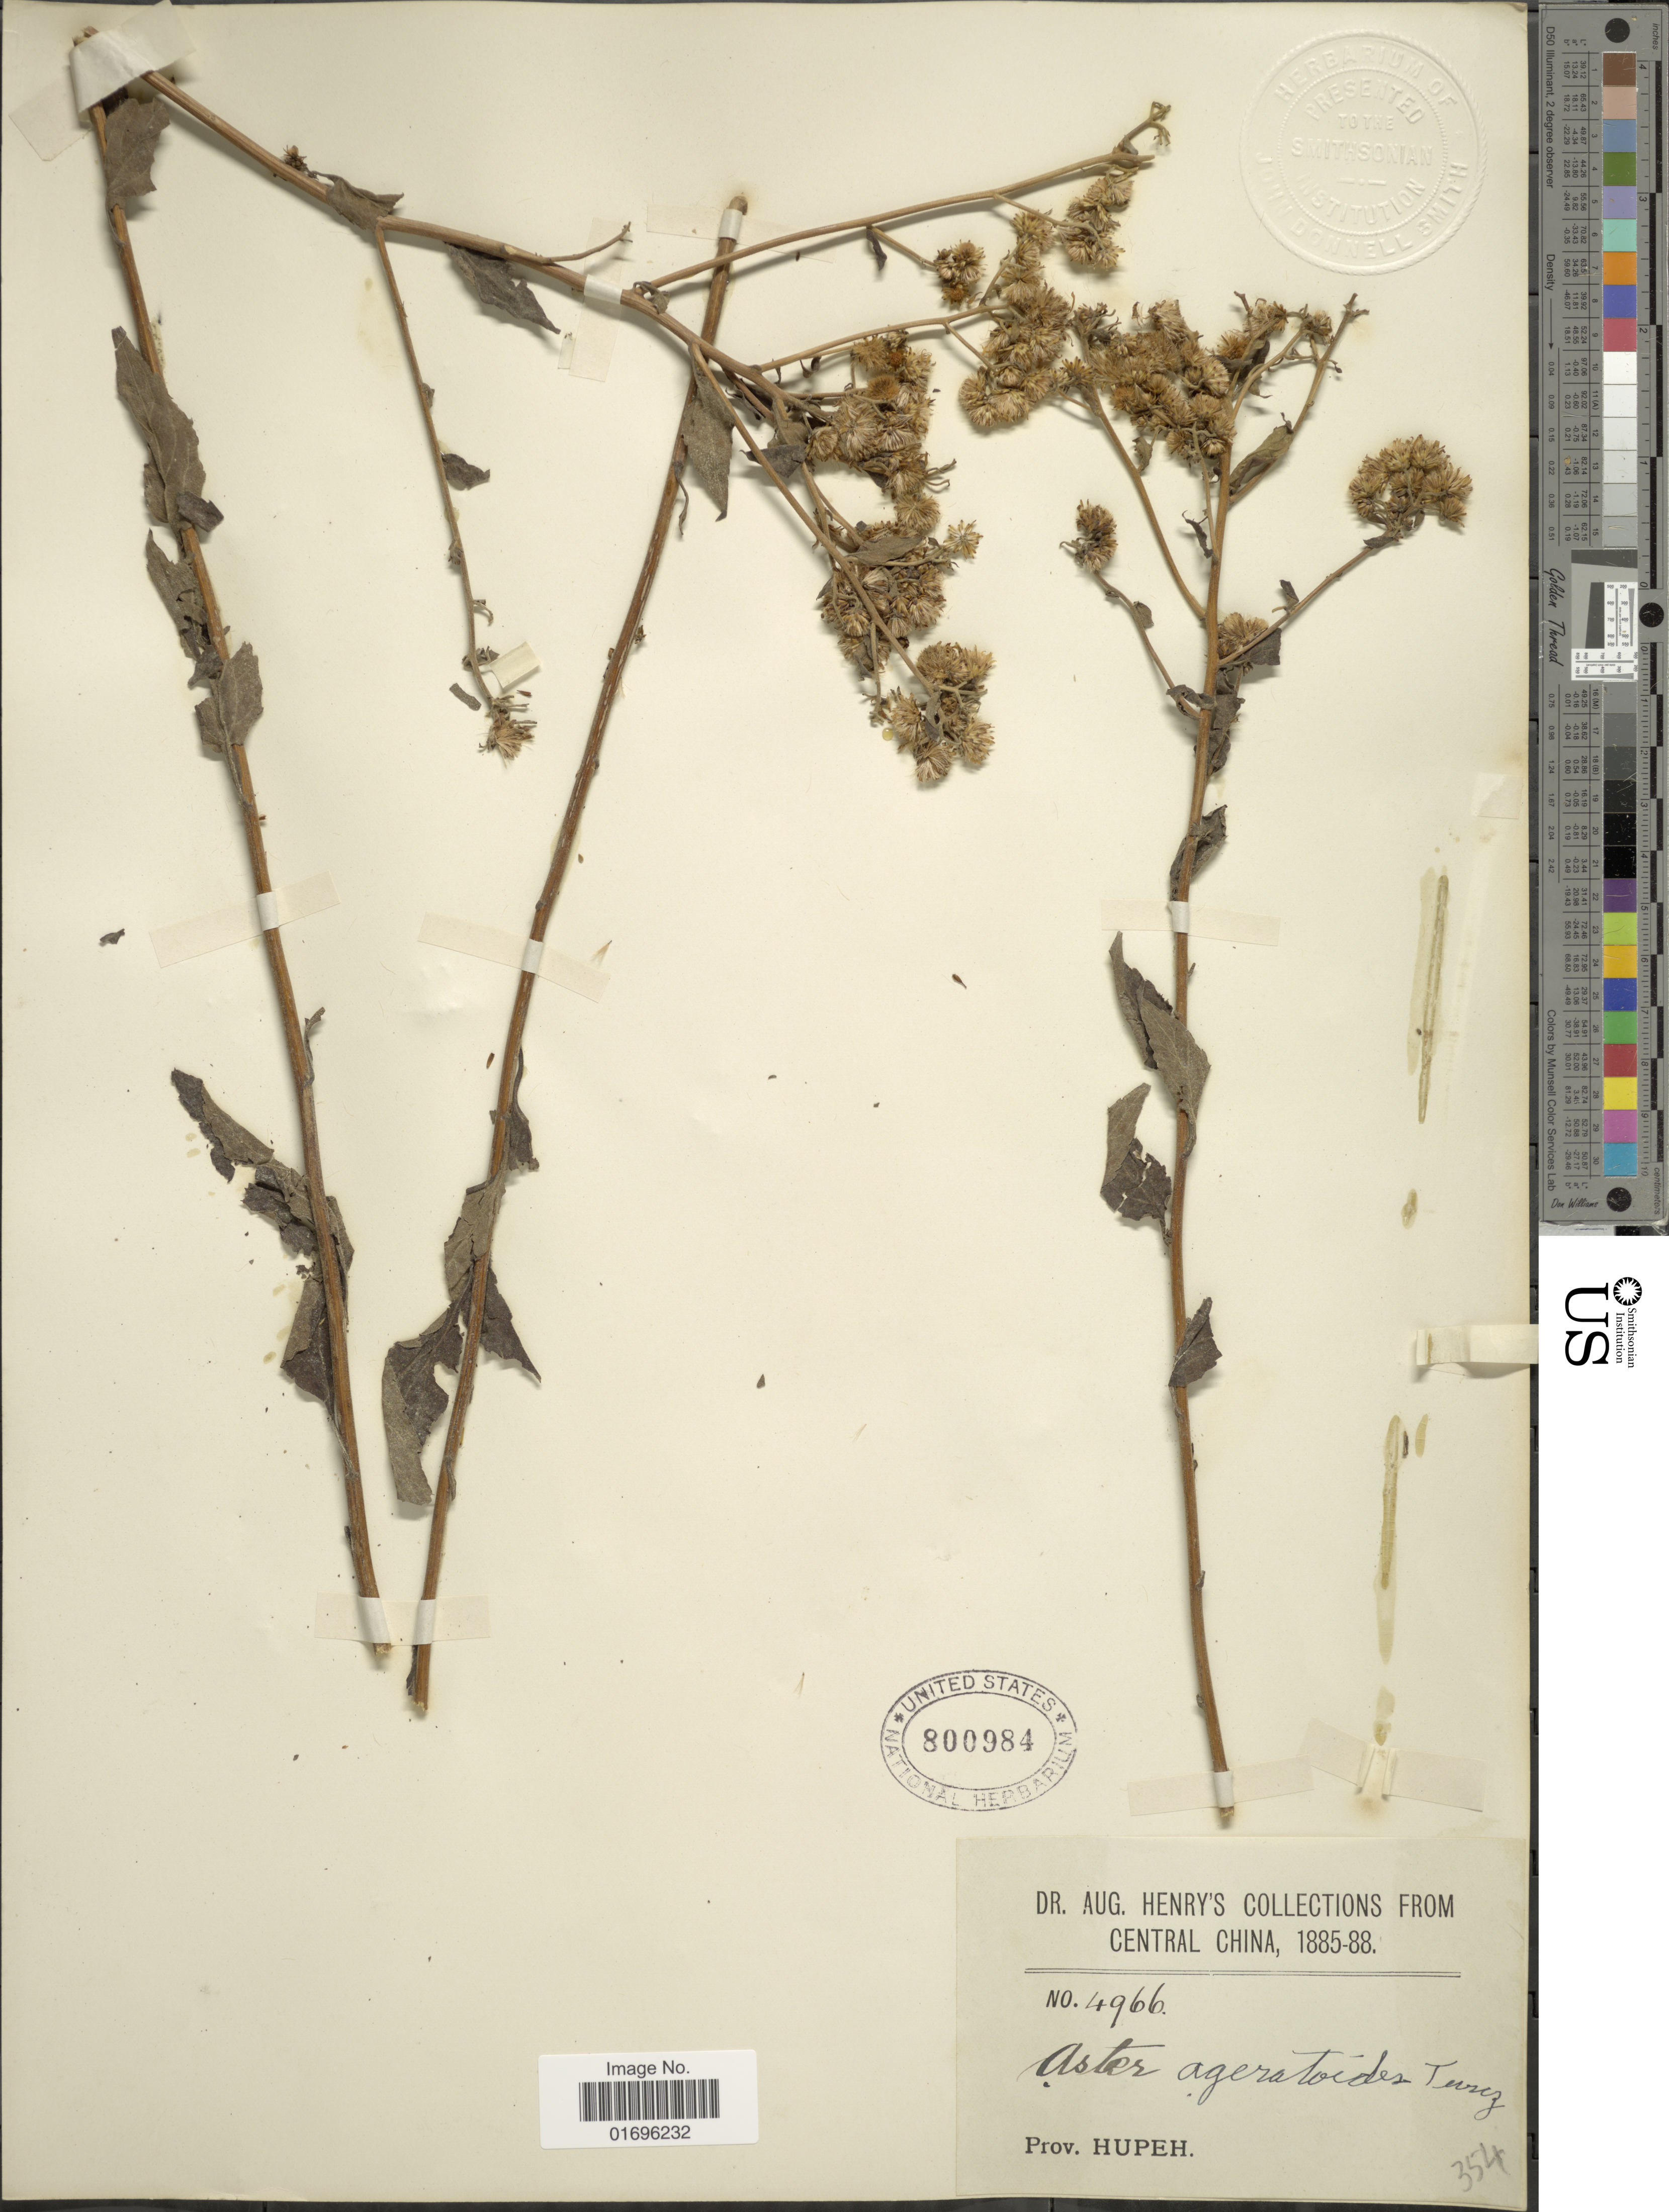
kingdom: Plantae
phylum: Tracheophyta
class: Magnoliopsida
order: Asterales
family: Asteraceae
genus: Aster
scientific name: Aster ageratoides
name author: Turcz.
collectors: A. Henry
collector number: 4966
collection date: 1885/1888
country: China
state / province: Hubei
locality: Central China. Prov. Hupeh.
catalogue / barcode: US 800984